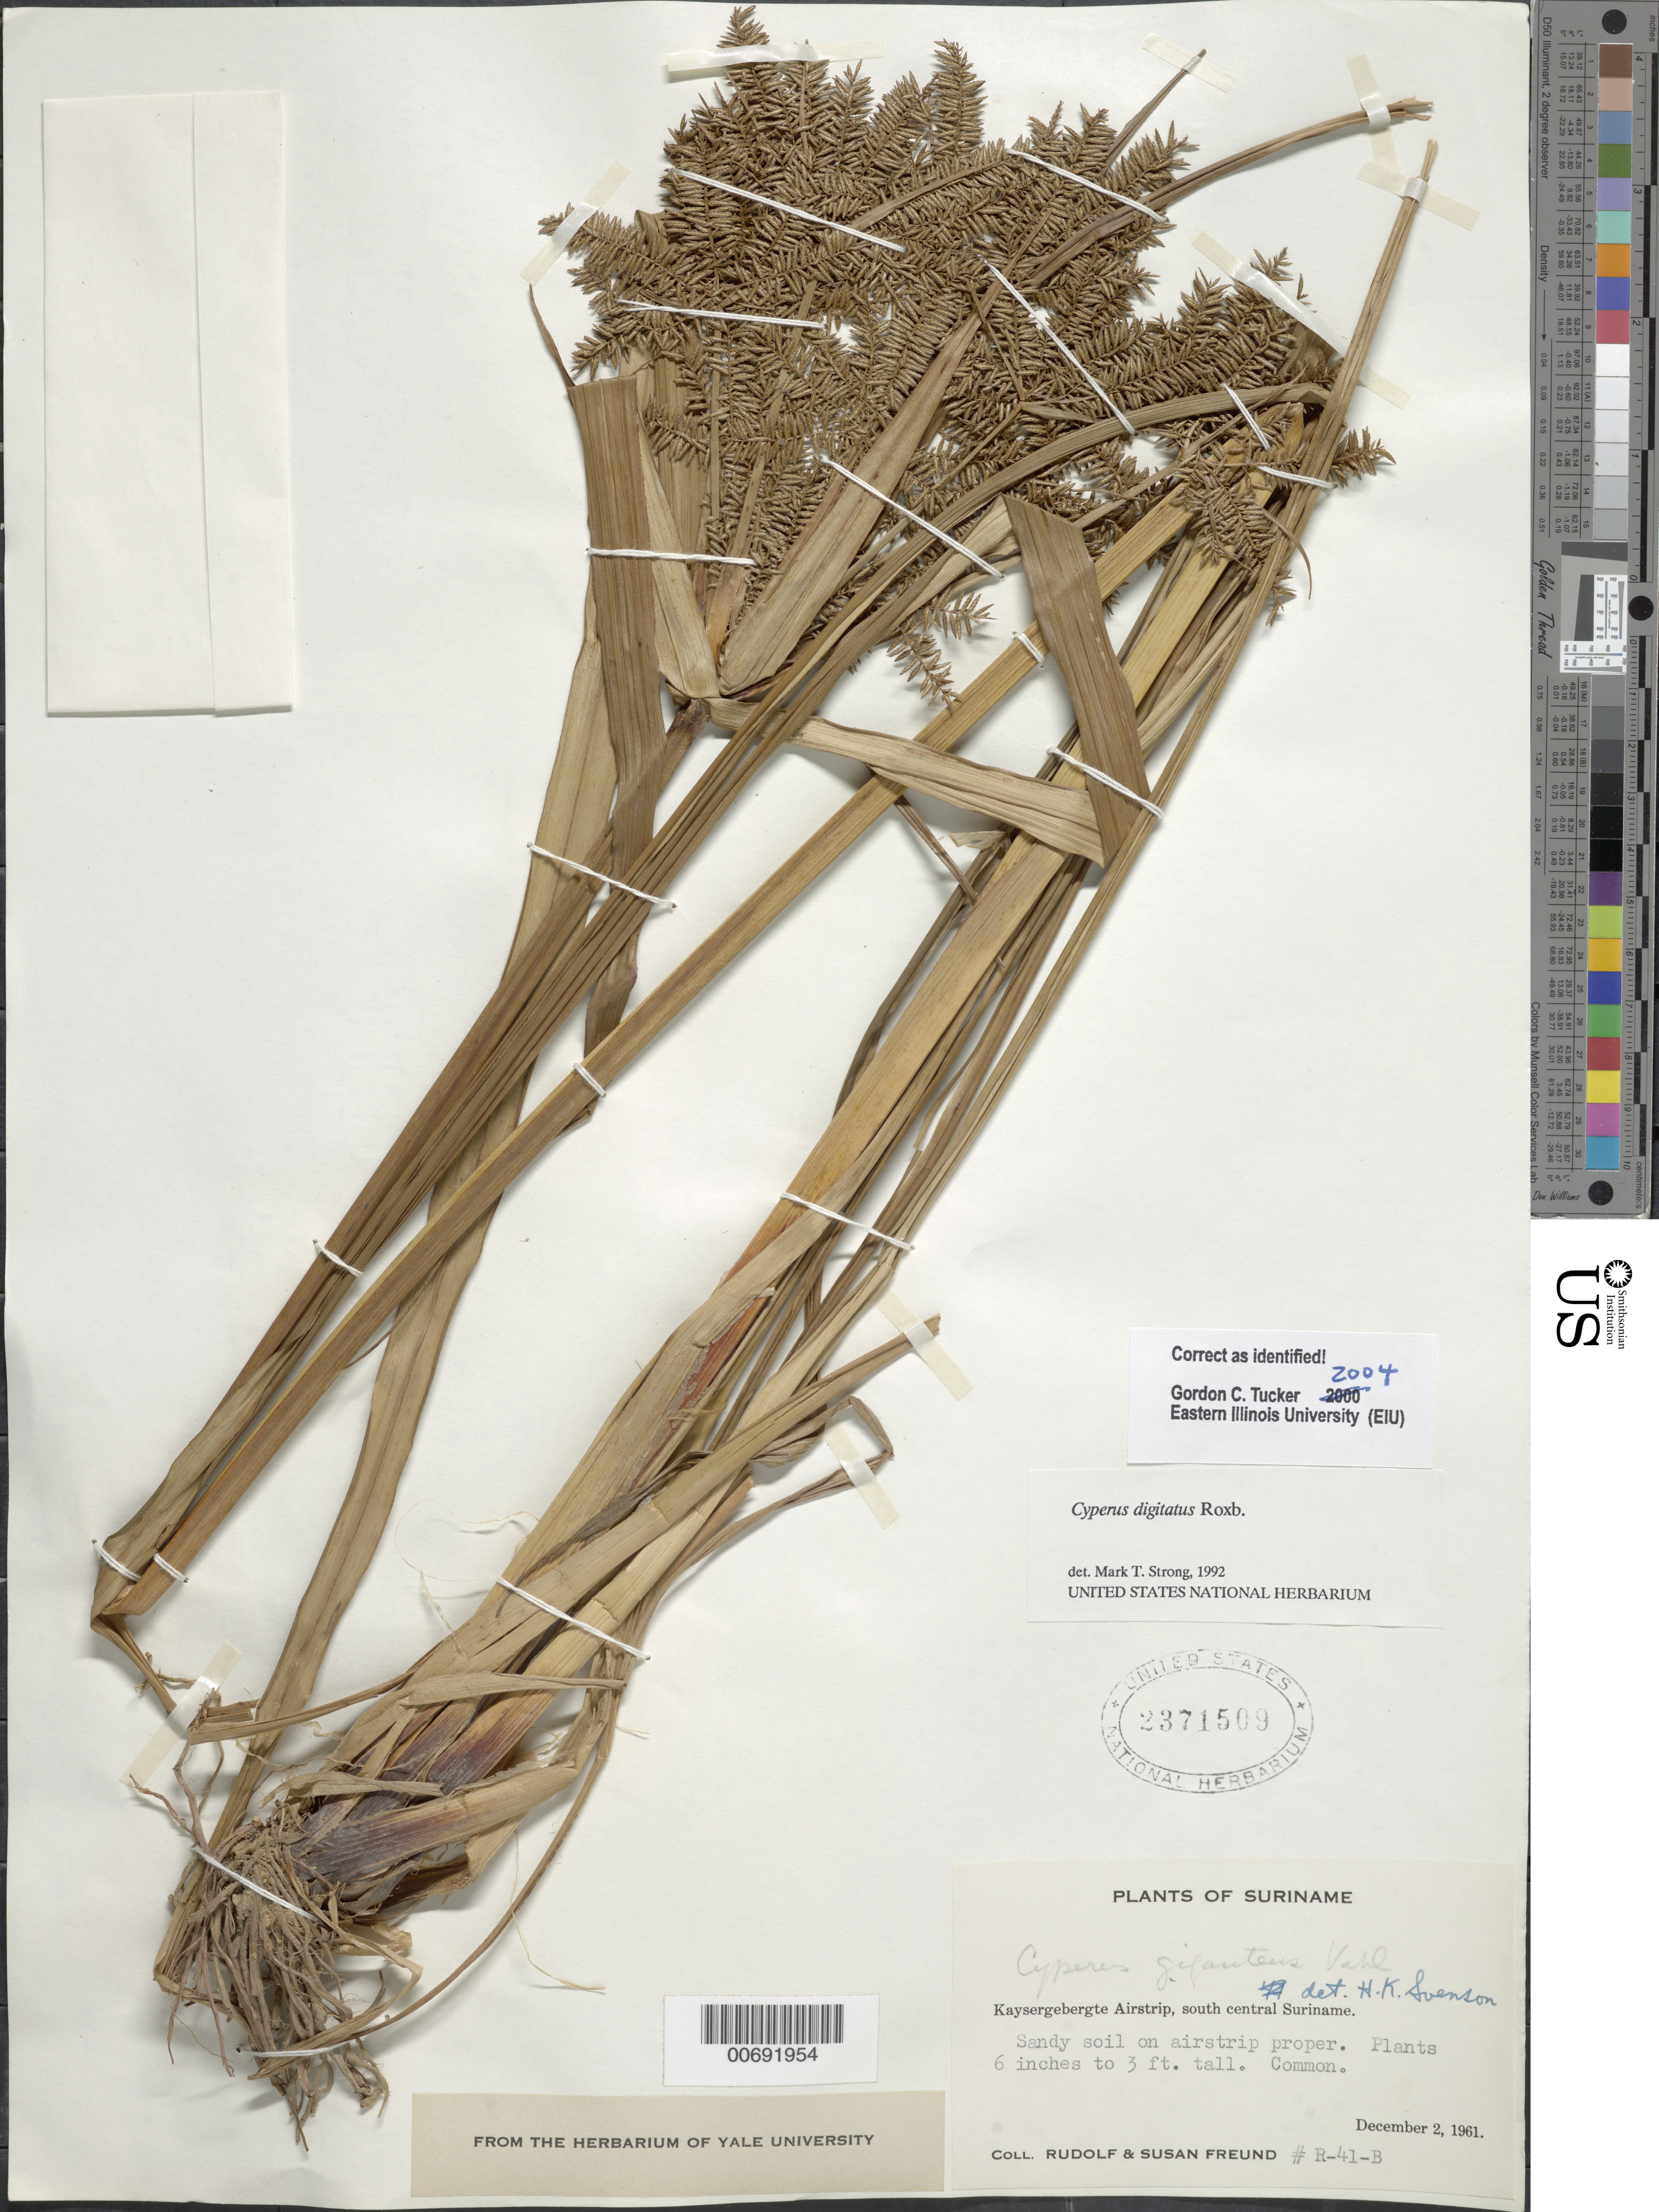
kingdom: Plantae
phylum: Tracheophyta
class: Liliopsida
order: Poales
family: Cyperaceae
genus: Cyperus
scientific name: Cyperus digitatus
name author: Roxb.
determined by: Tucker, G. C.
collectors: R. Freund & S. Freund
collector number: R 41 B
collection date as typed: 2-Dec-61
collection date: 1961-12-02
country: Suriname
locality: Kaysergebergte Airstrip, south central Suriname, 45 km above confl. with Lucie R.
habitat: Sandy soil on airstrip proper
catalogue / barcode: US 2371509